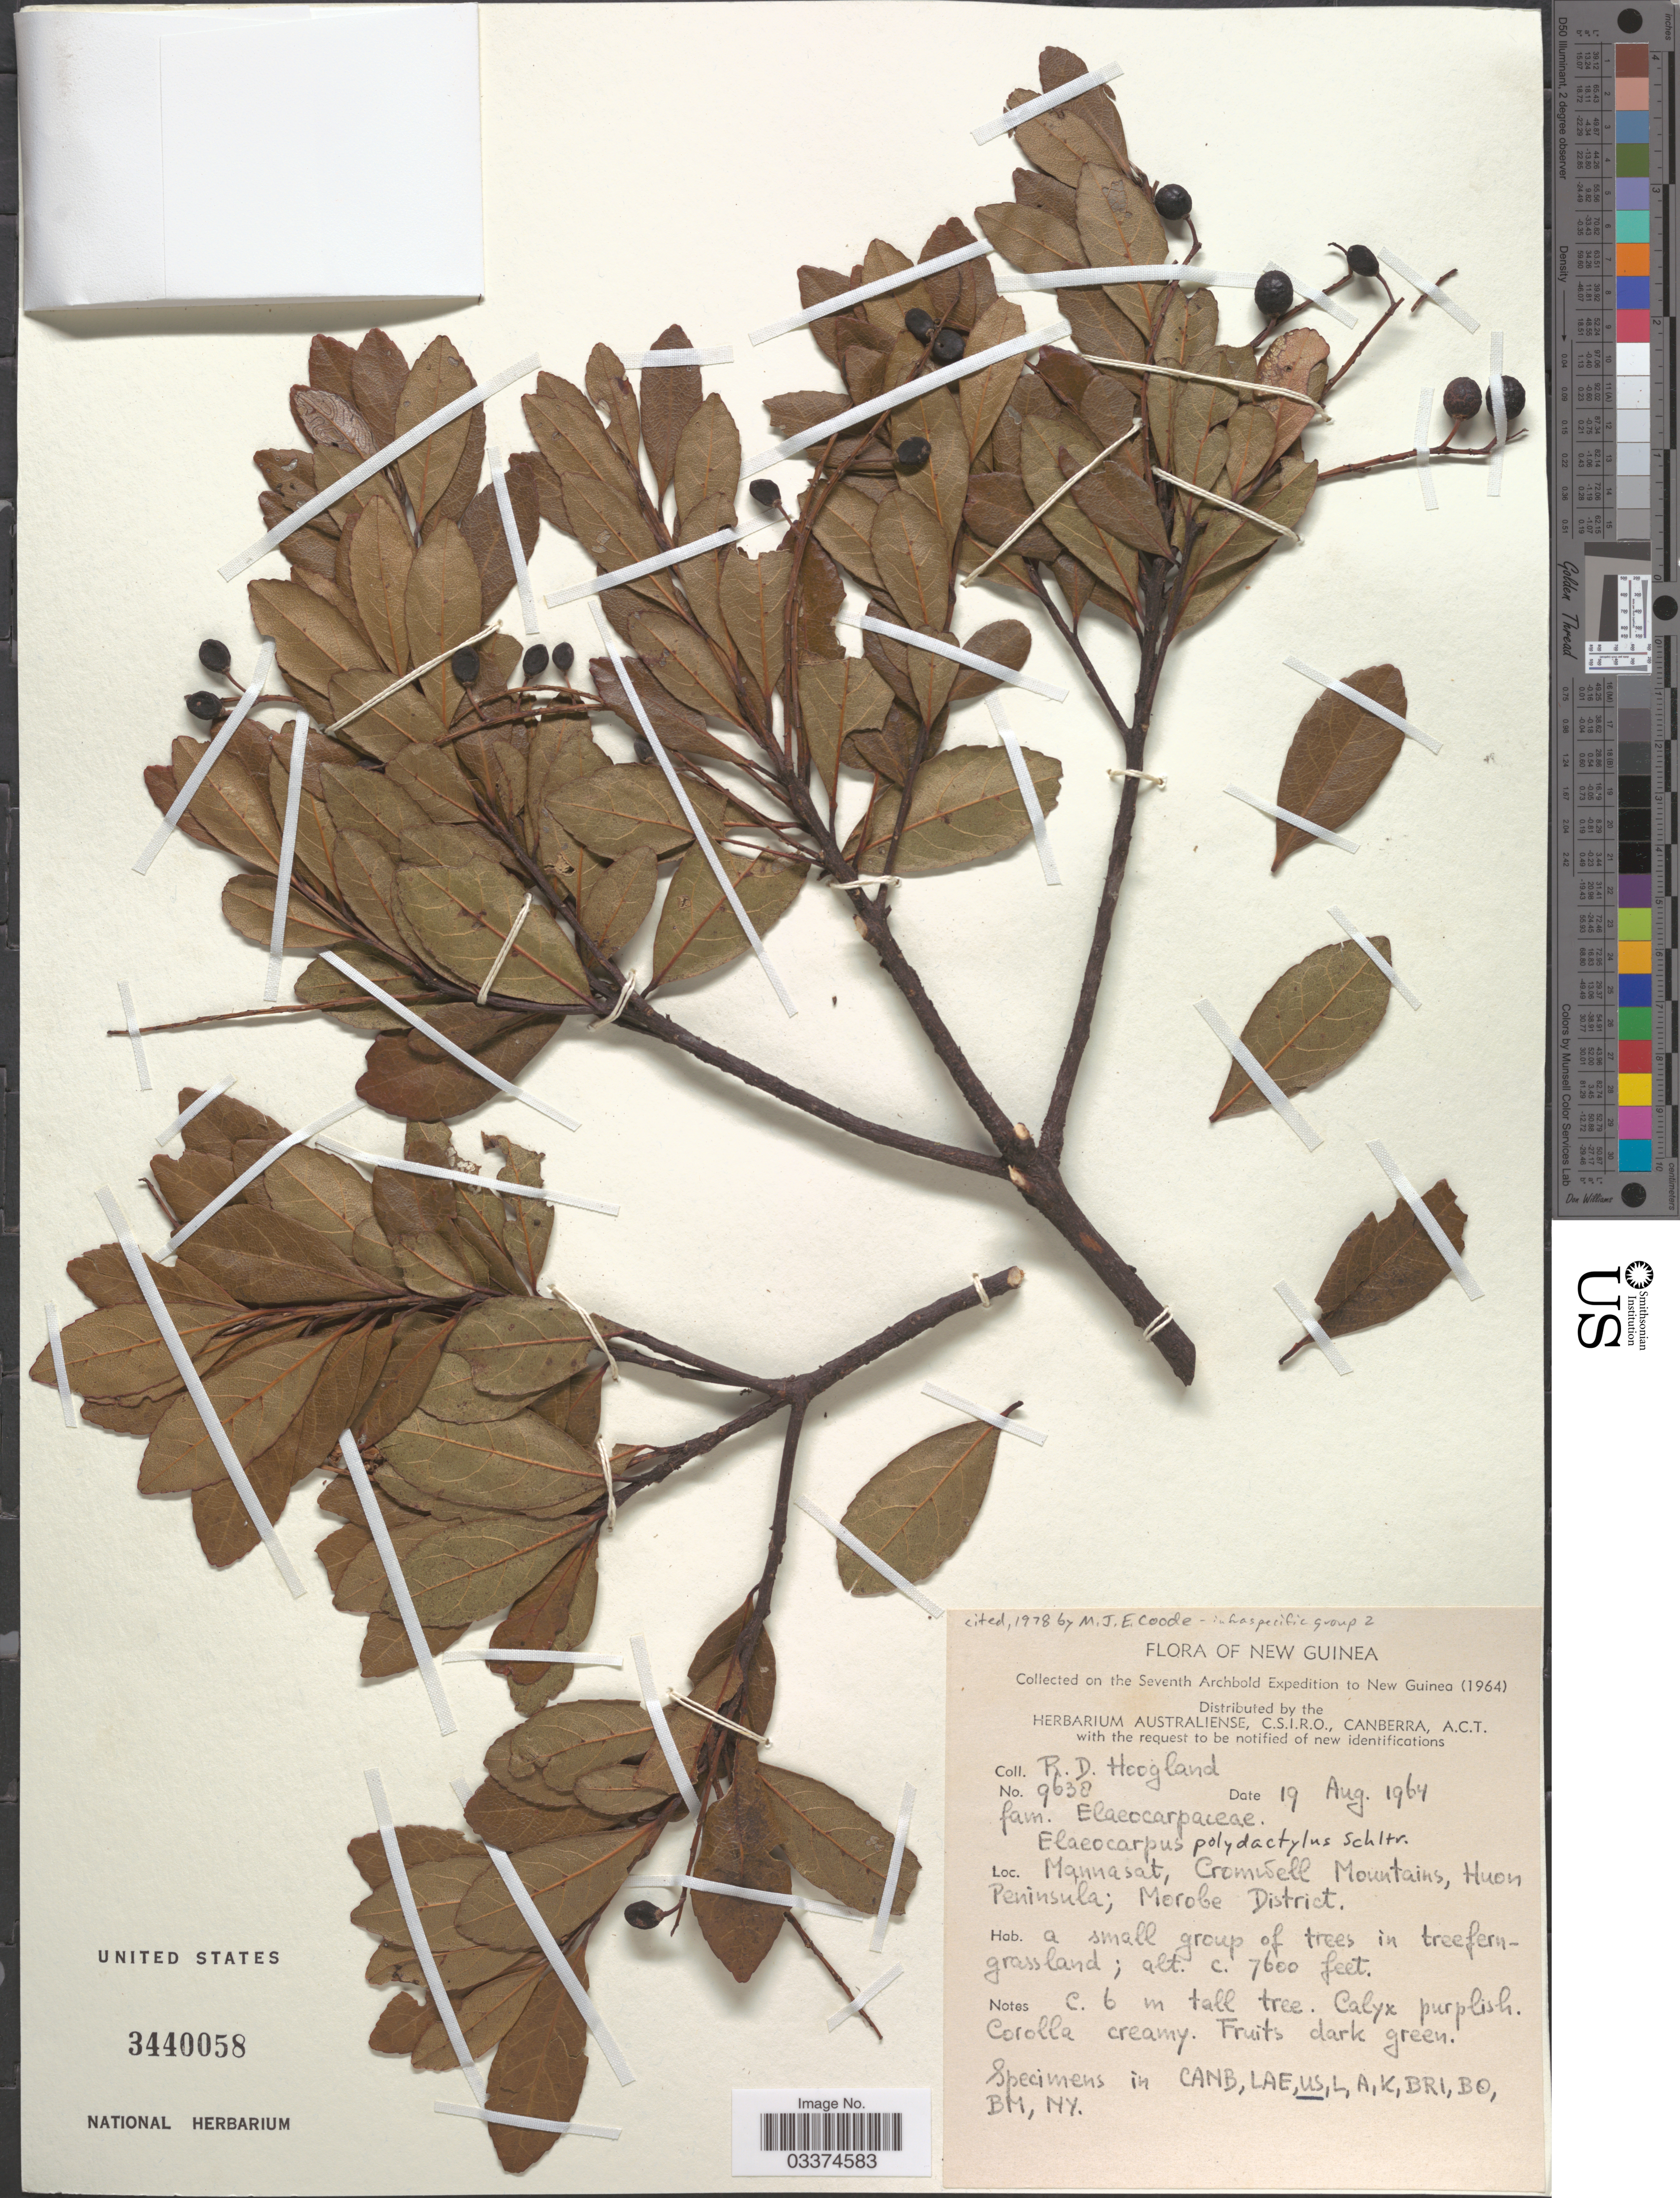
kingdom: Plantae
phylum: Tracheophyta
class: Magnoliopsida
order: Oxalidales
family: Elaeocarpaceae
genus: Elaeocarpus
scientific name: Elaeocarpus polydactylus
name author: Schltr.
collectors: R. D. Hoogland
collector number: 9638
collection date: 1964-08-19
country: Papua New Guinea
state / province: Morobe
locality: New Guinea, Mannasat, Cromwell Mountains, Huon Peninsula; Morobe District.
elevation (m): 2316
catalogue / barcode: US 3440058